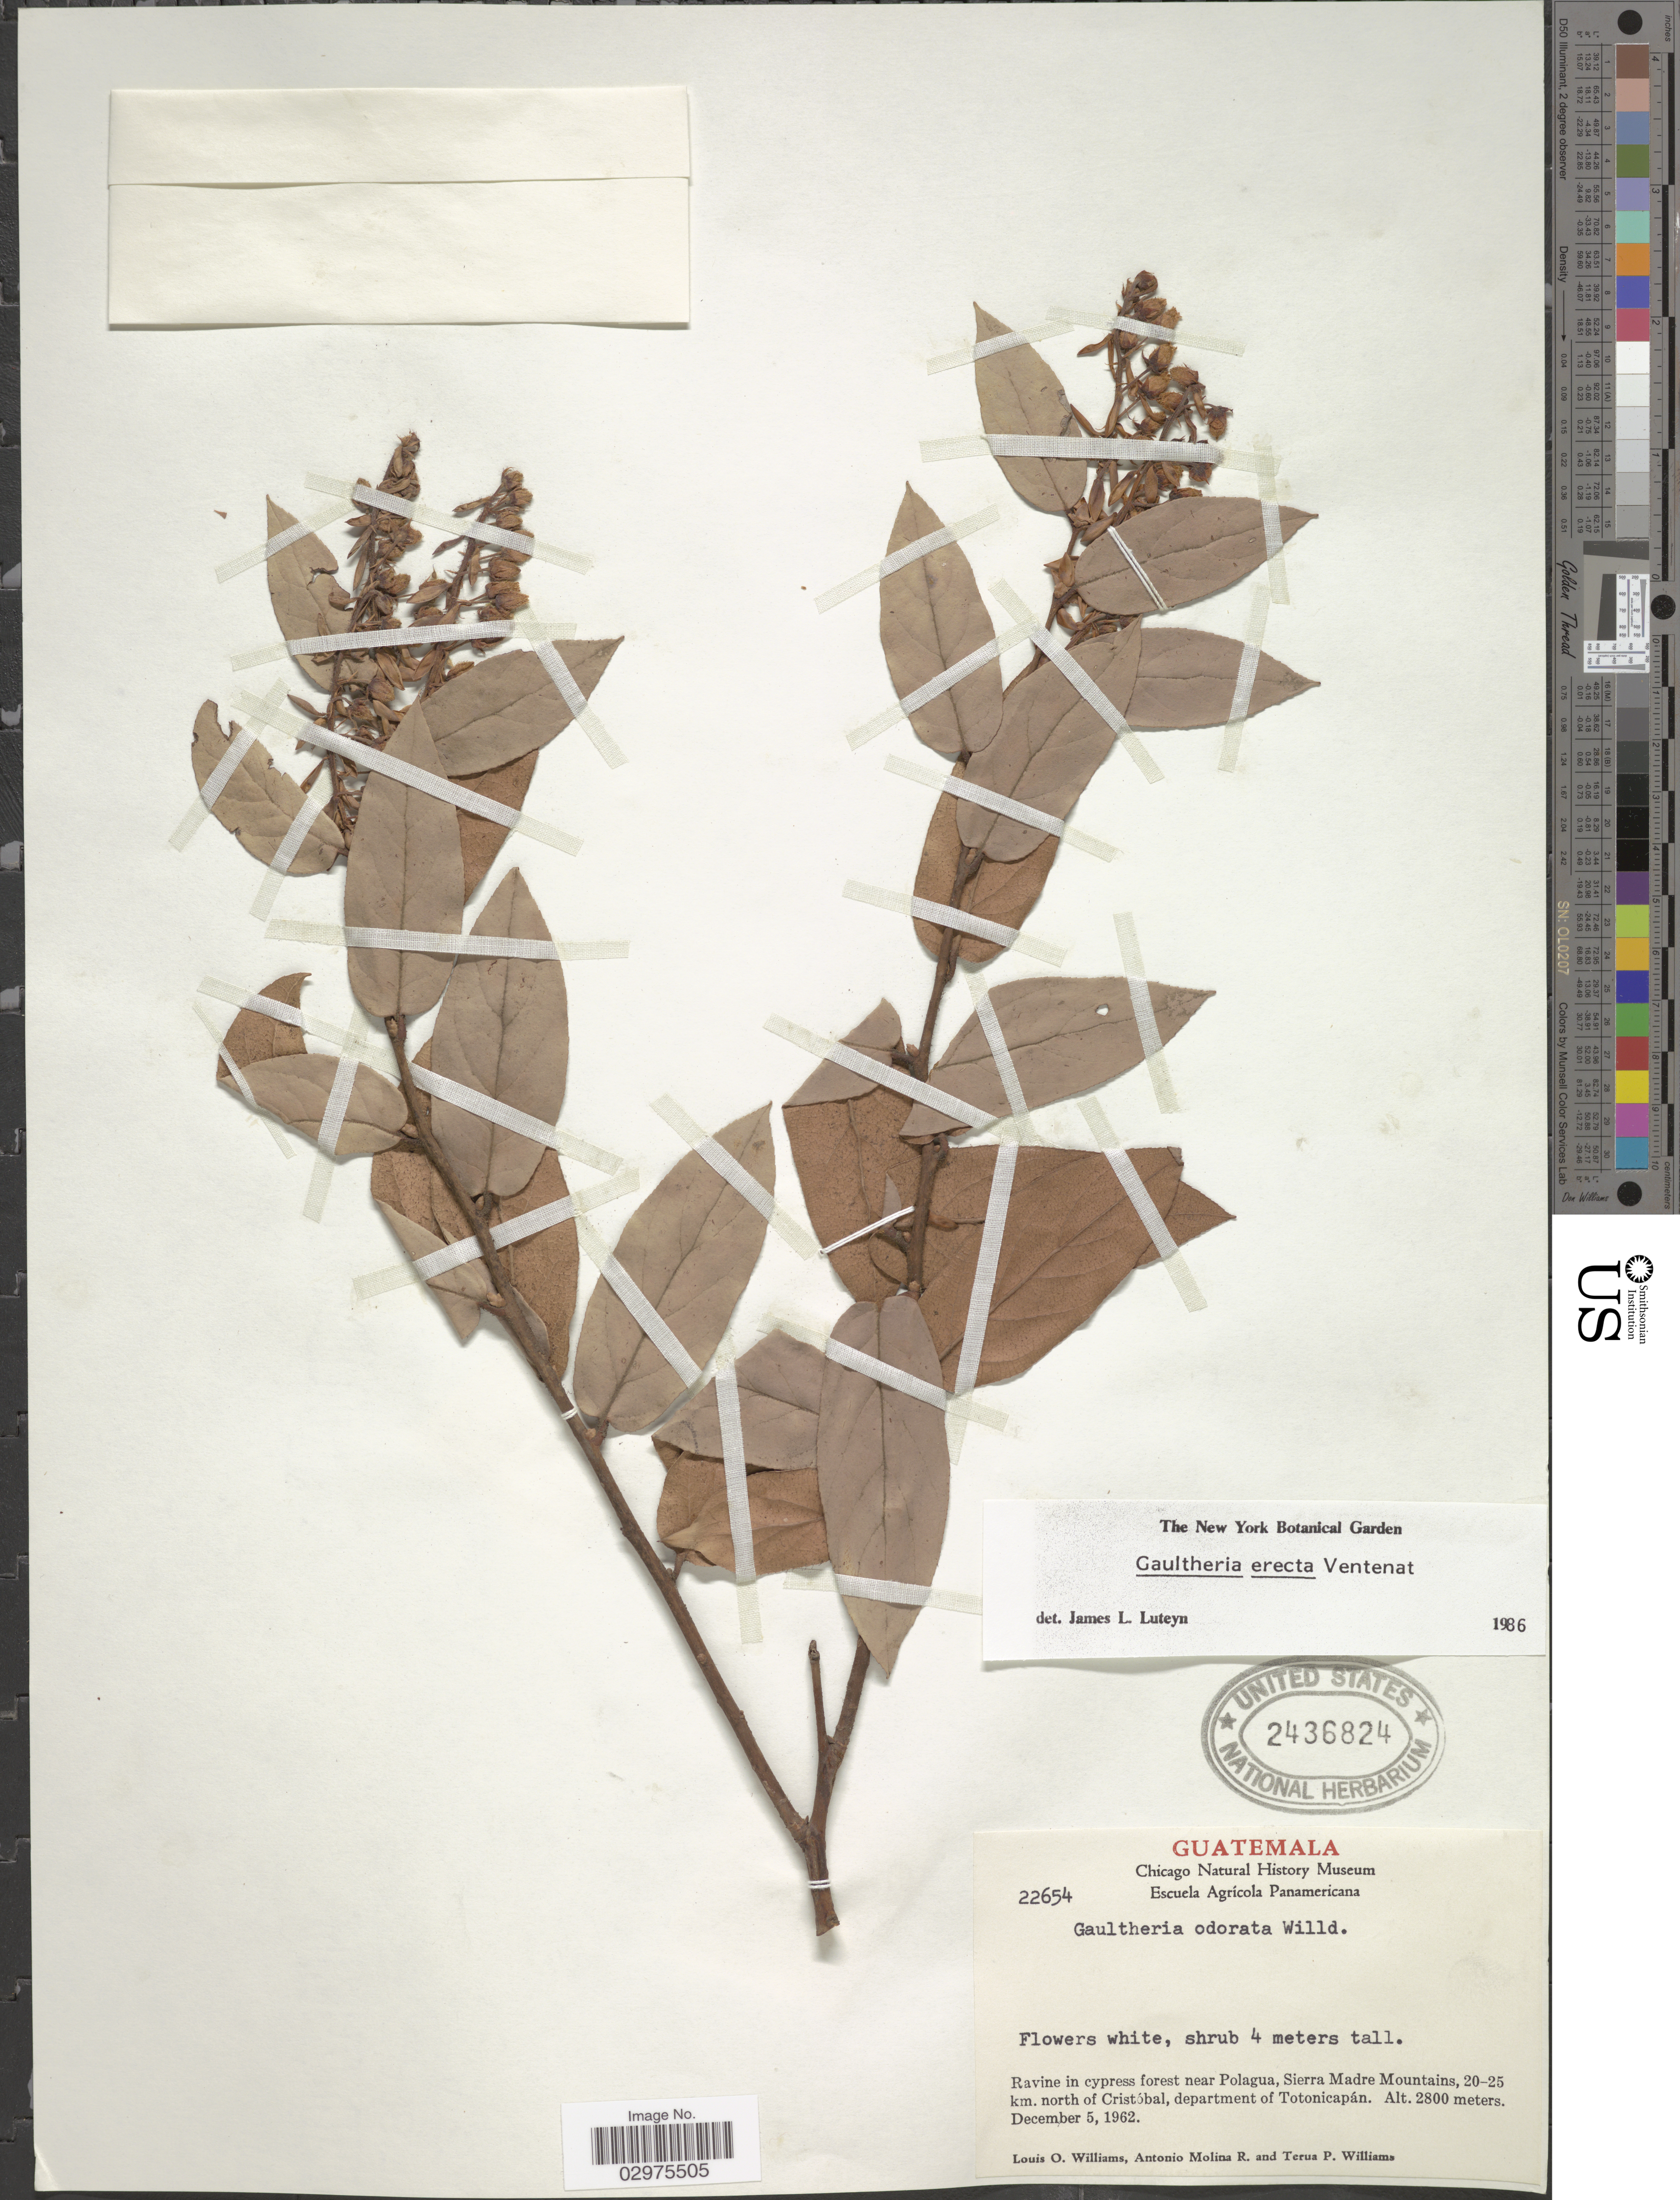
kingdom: Plantae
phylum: Tracheophyta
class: Magnoliopsida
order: Ericales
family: Ericaceae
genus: Gaultheria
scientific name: Gaultheria erecta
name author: Vent.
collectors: L. O. Williams, A. Molina R. & T. Williams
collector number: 22654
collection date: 1962-12-05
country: Guatemala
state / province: Totonicapan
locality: Near Polagua, Sierra Madre Mountains, 20-25 km. north of Cristóbal, department of Totonicapán.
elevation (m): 2800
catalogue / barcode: US 2436824